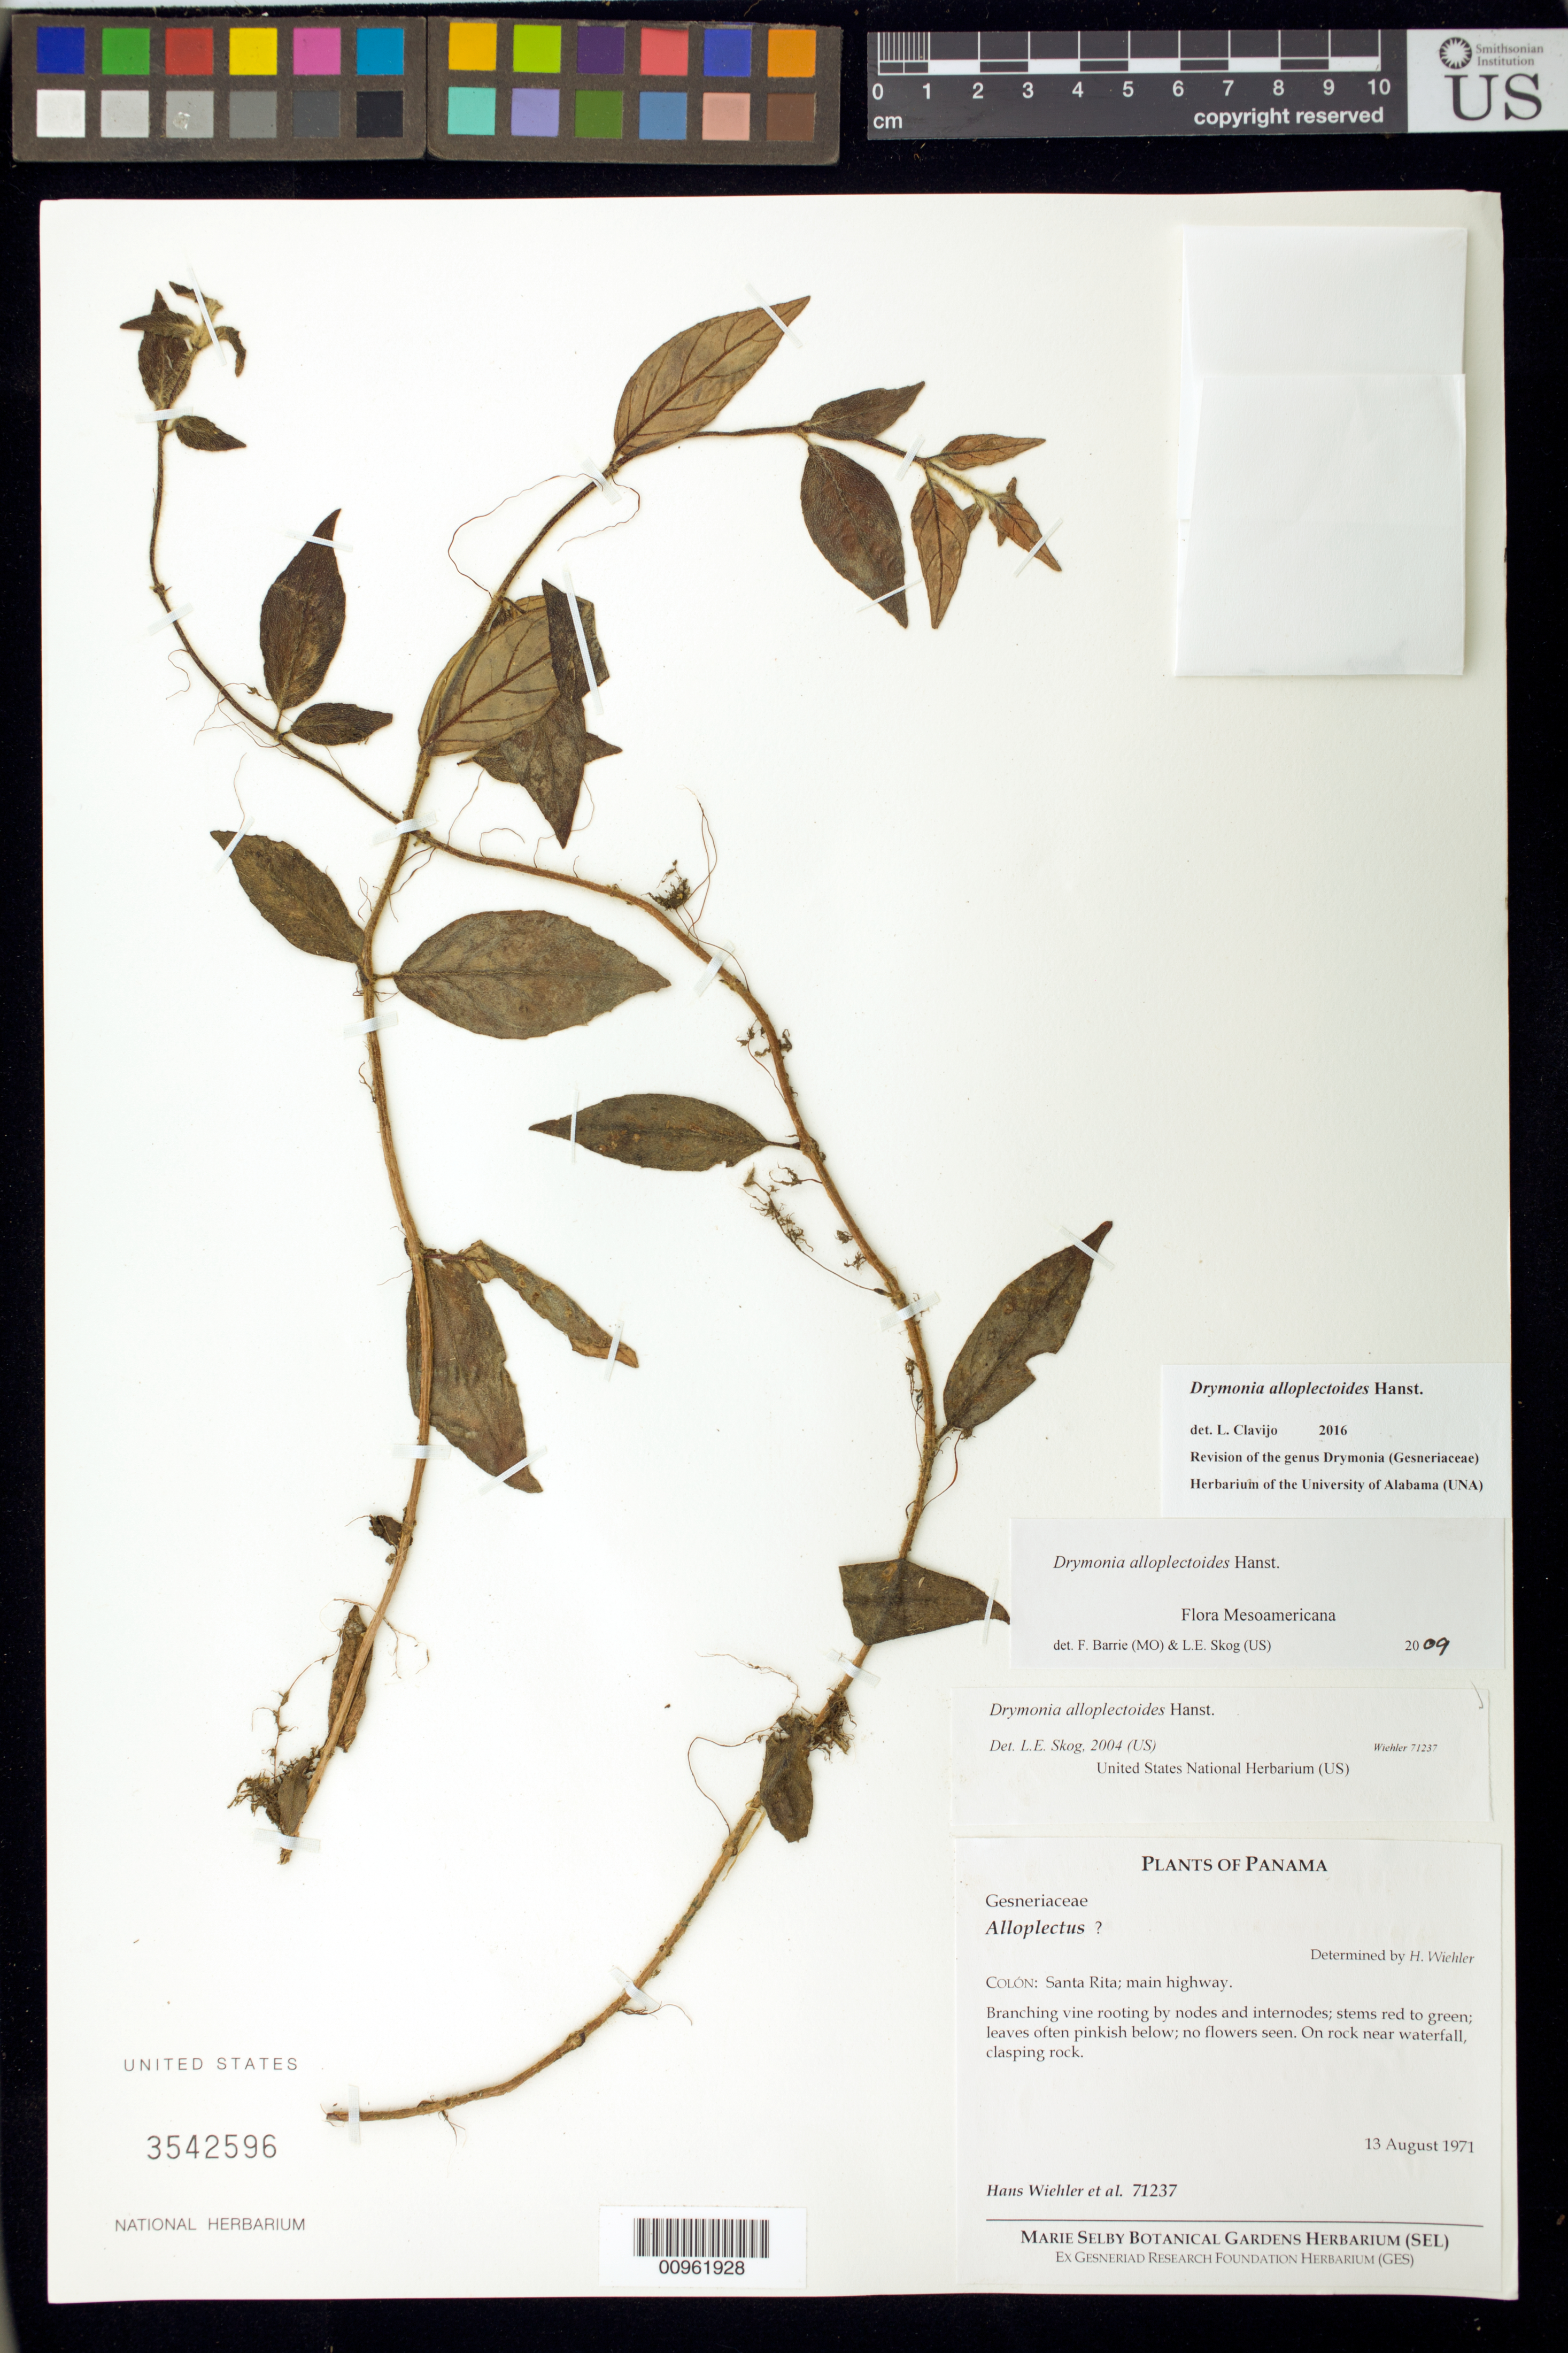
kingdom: Plantae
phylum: Tracheophyta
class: Magnoliopsida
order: Lamiales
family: Gesneriaceae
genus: Drymonia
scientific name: Drymonia alloplectoides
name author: Hanst.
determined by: Skog, Laurence E.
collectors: H. J. Wiehler & et al.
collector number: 71237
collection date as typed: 13 Aug 1971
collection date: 1971-08-13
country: Panama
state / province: Colón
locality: Colón: Santa Rita; main highway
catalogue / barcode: US 3542596